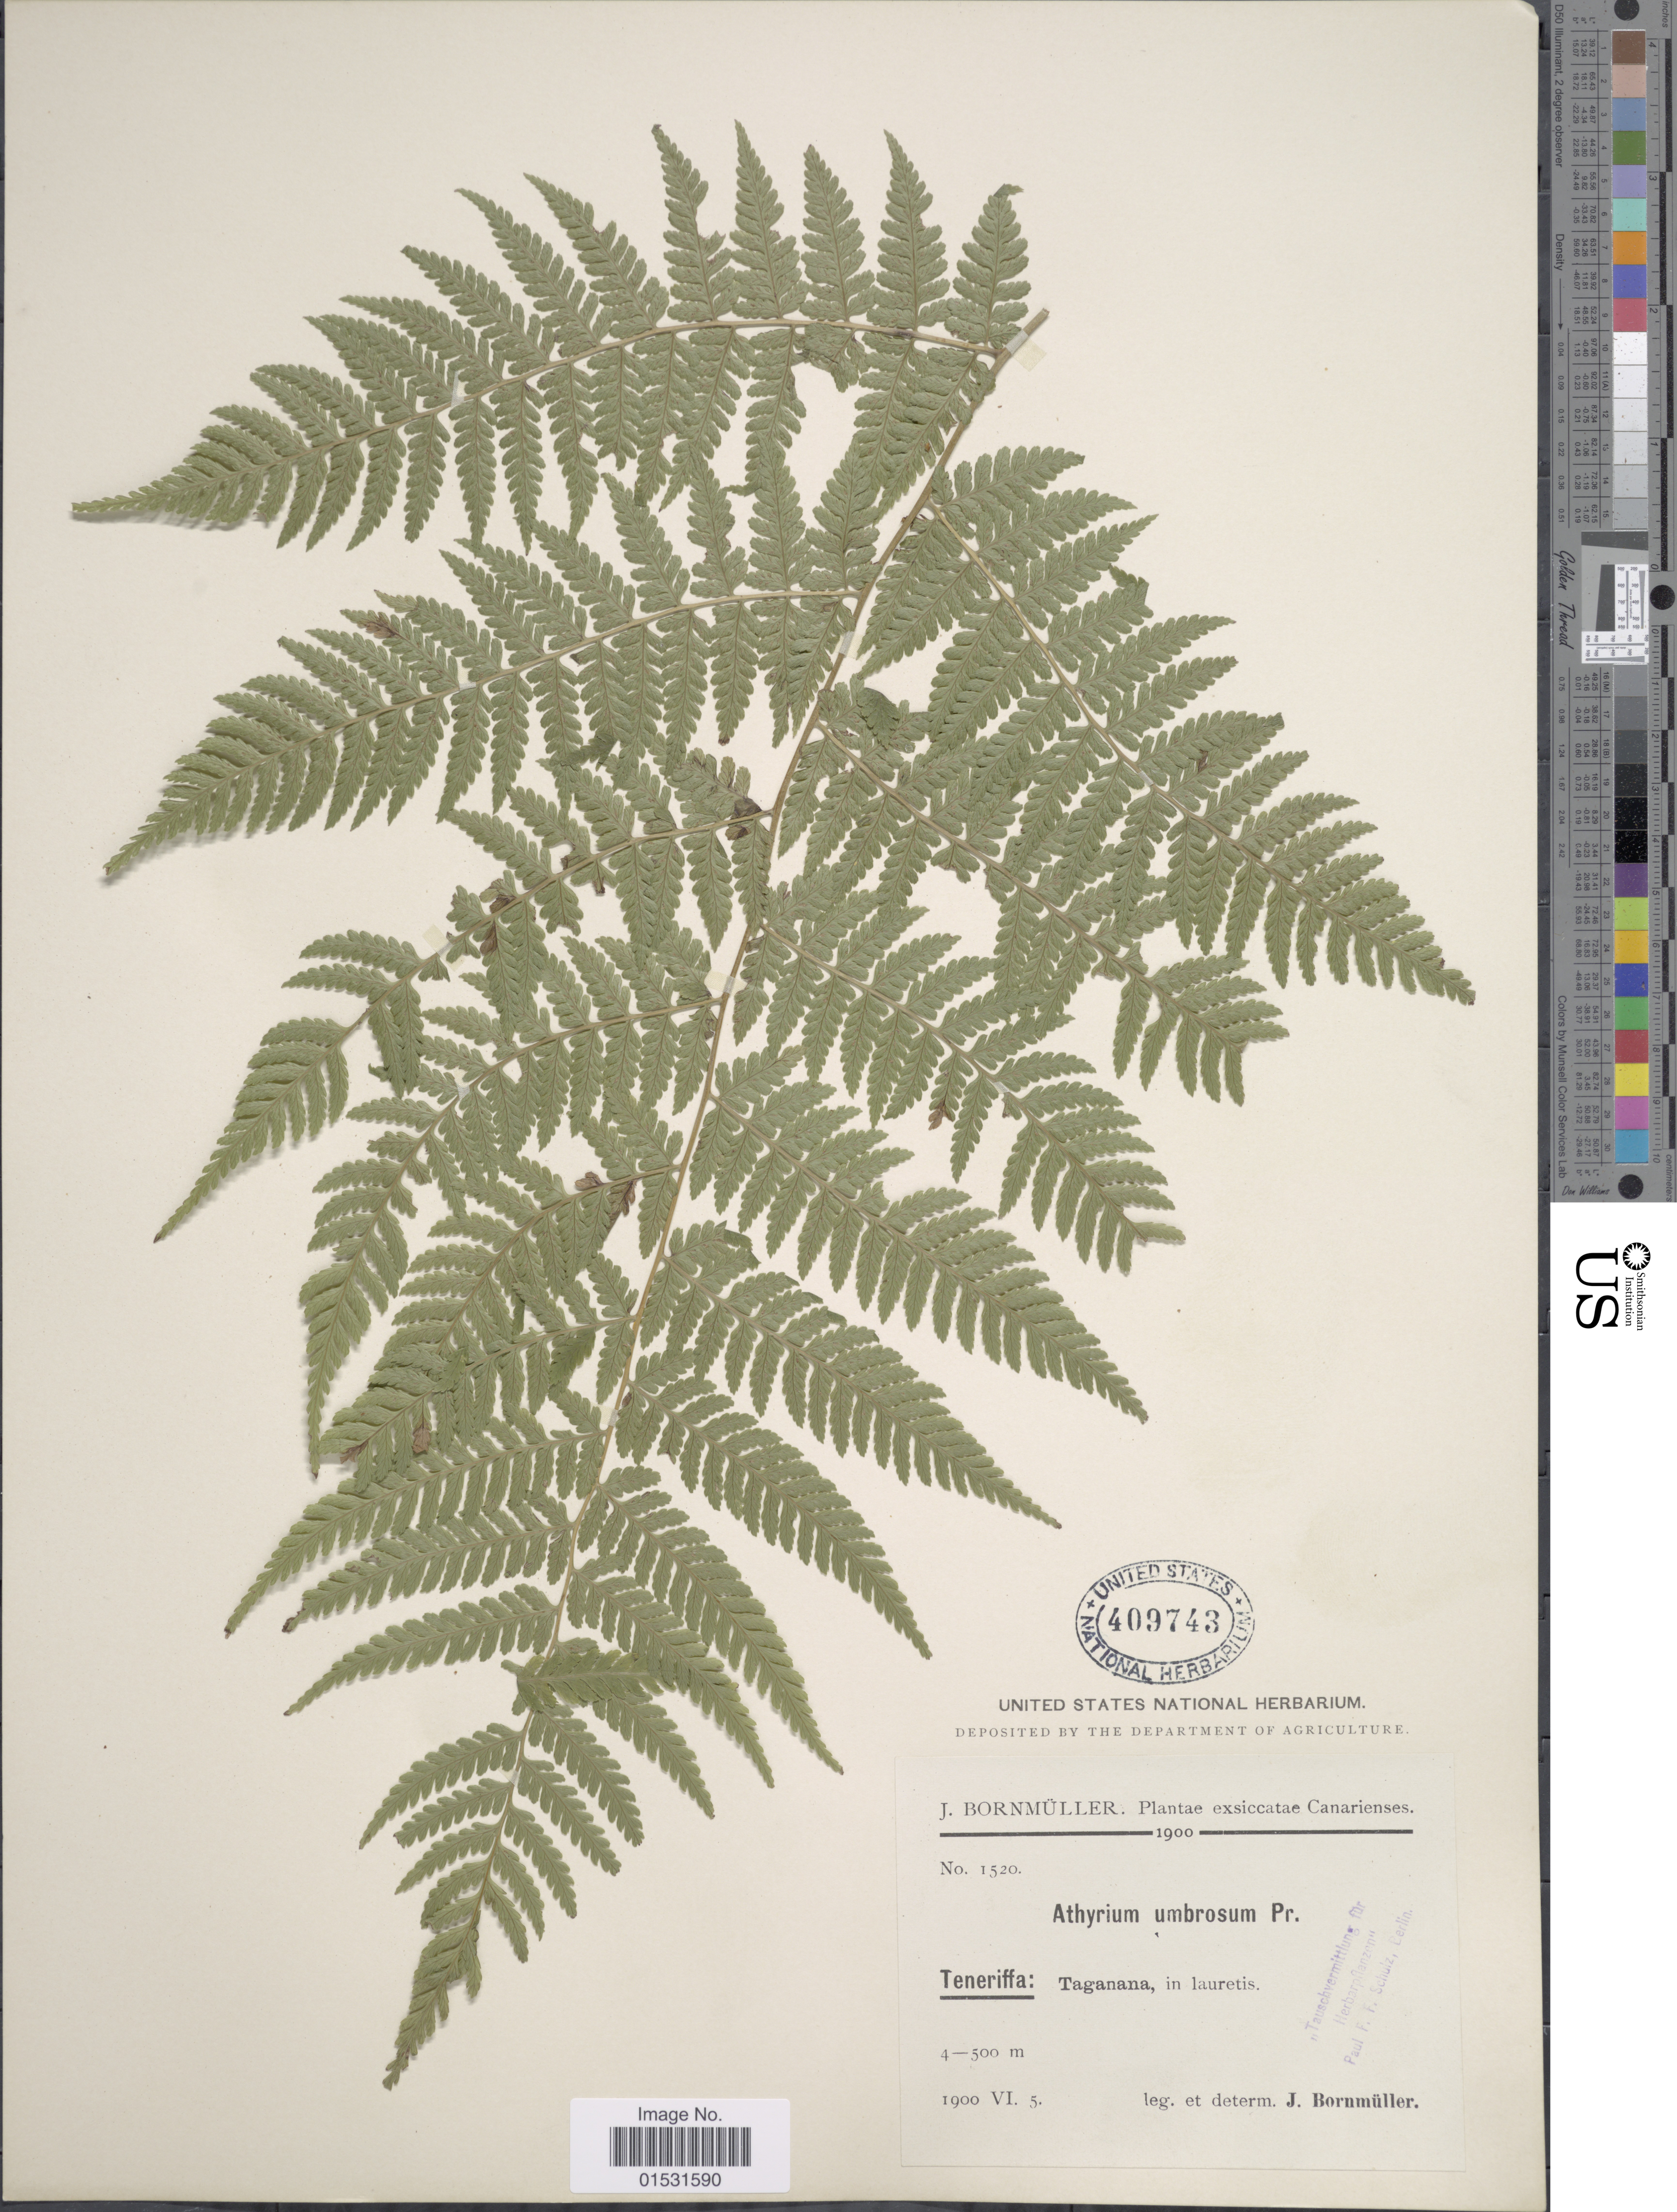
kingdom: Plantae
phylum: Tracheophyta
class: Polypodiopsida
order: Polypodiales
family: Athyriaceae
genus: Athyrium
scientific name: Athyrium umbrosum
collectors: J. Bornmüller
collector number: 1520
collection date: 1900-06-05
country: Spain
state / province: Canarias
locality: Teneriffa: Taganana, in laurentis.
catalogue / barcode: US 409743